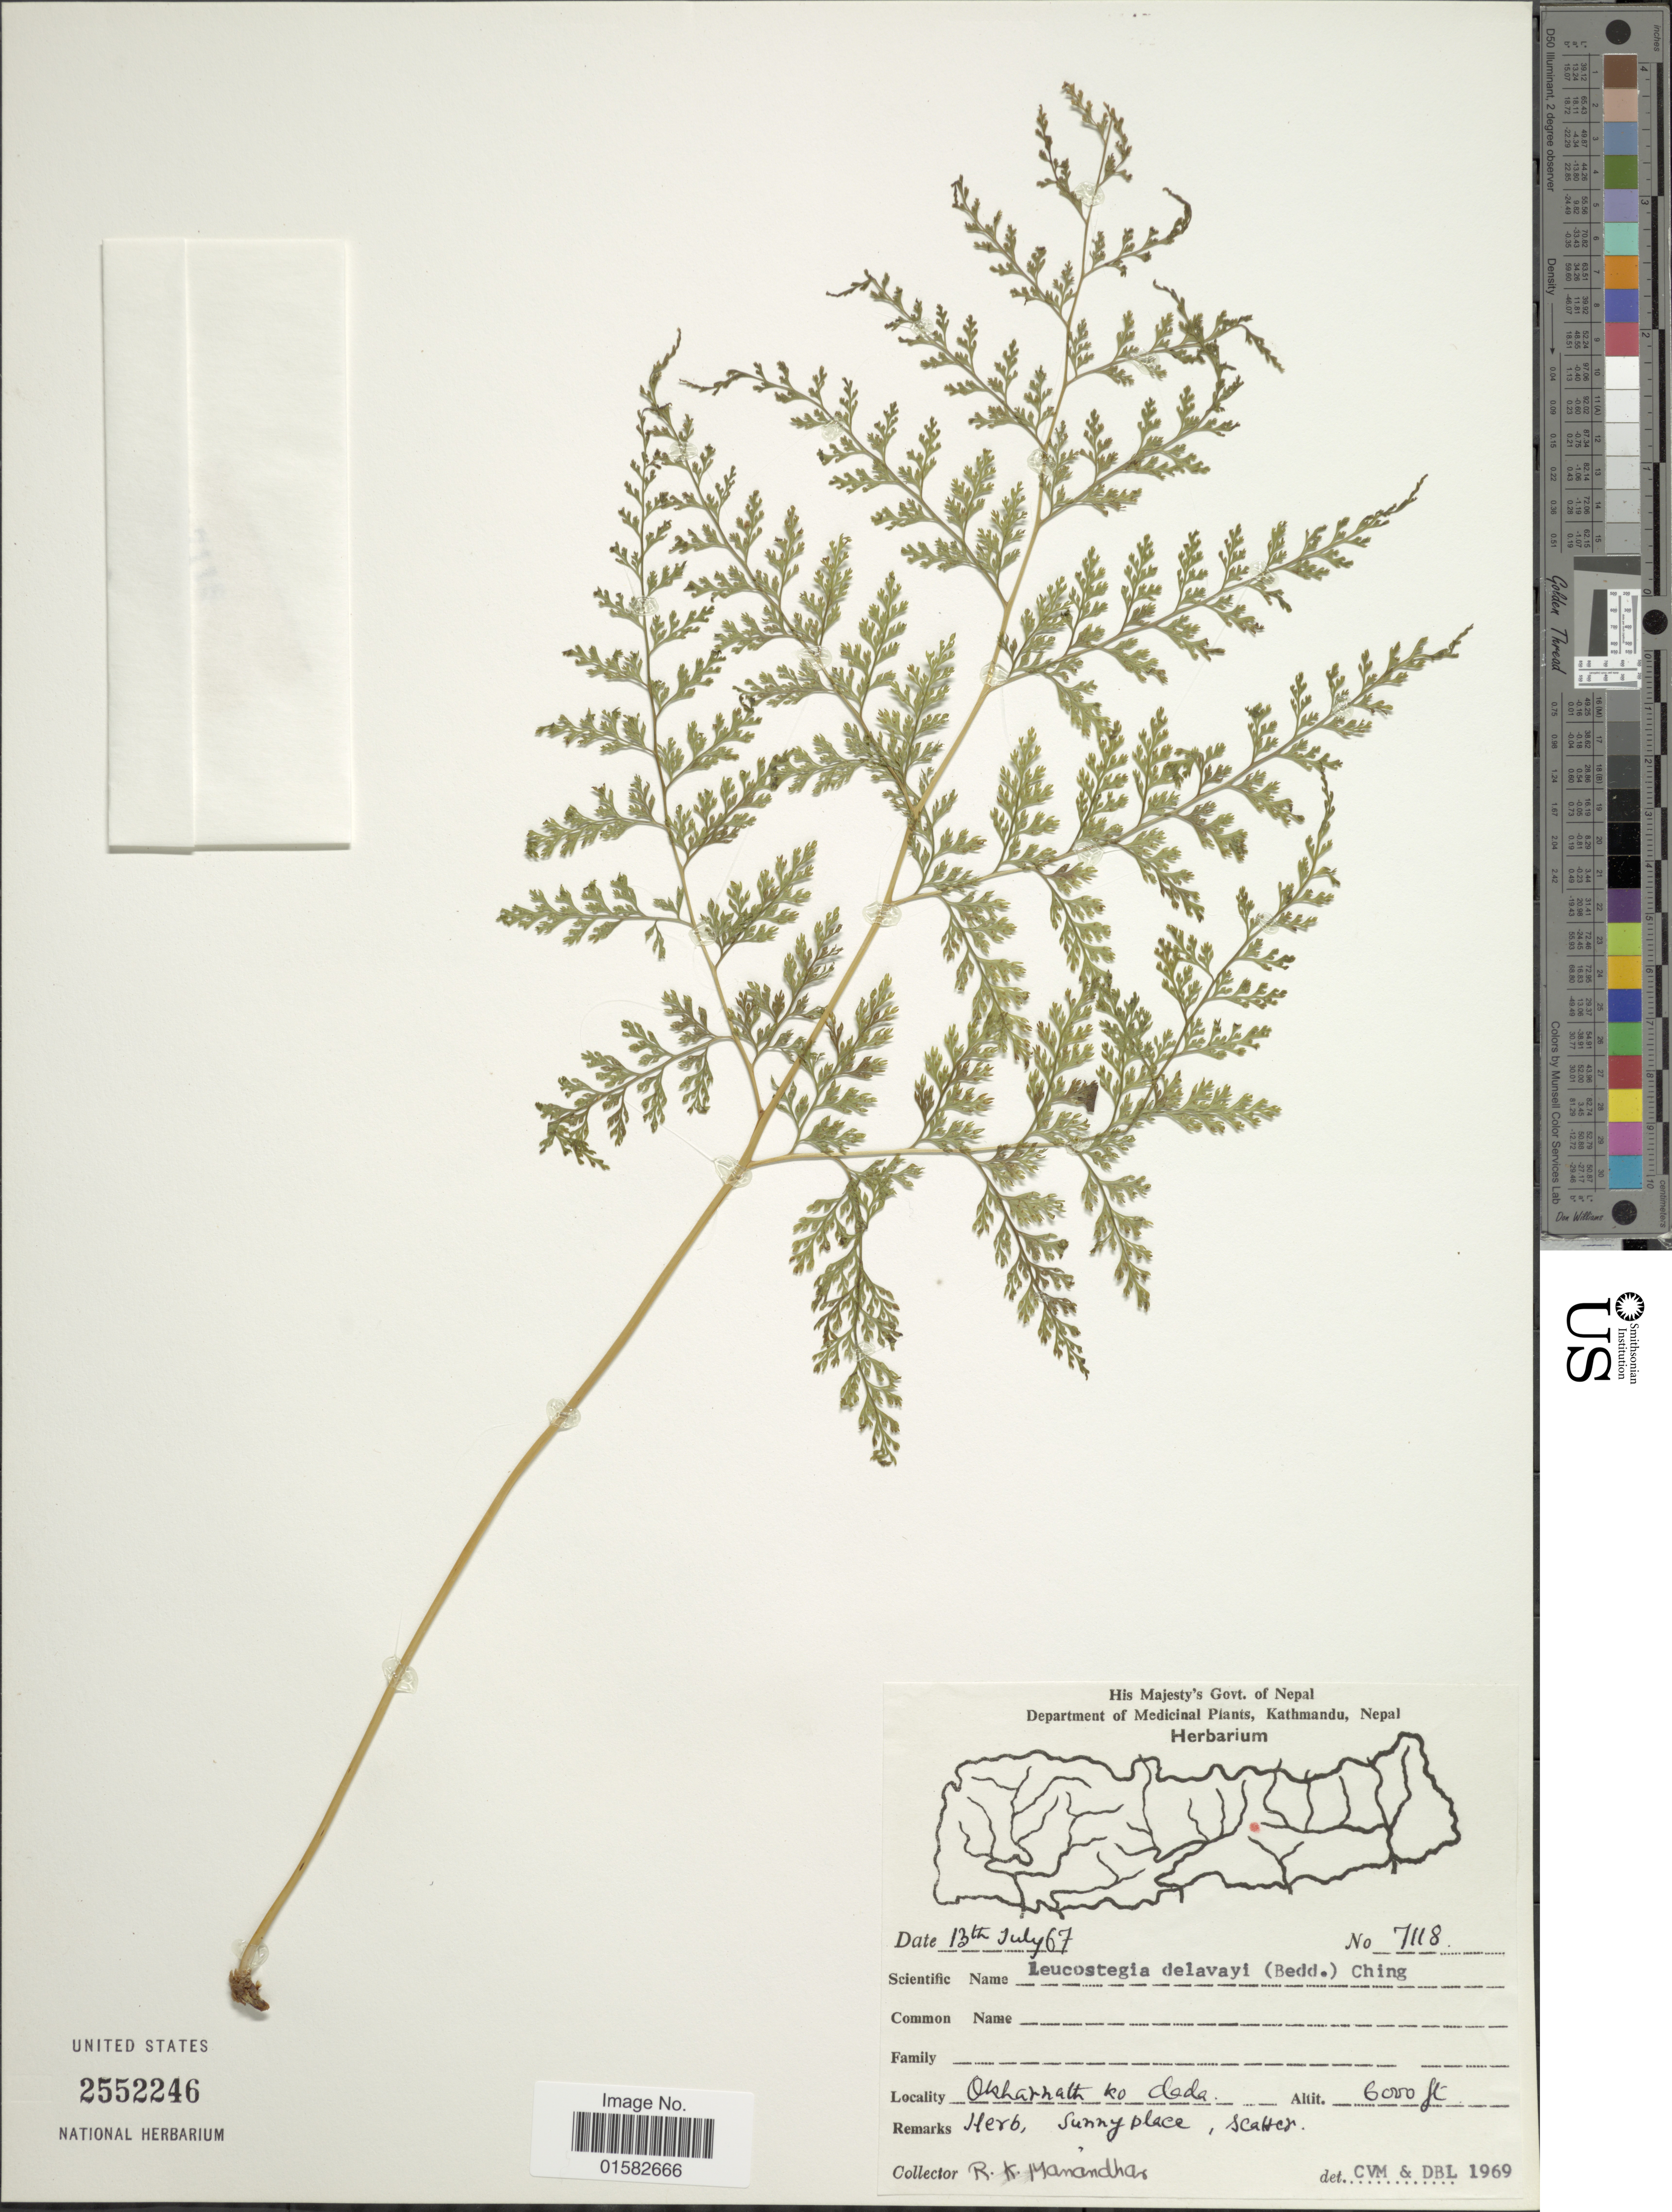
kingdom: Plantae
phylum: Tracheophyta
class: Polypodiopsida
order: Polypodiales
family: Davalliaceae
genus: Davallia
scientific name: Davallia beddomei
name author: C. Hope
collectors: R. Manandhar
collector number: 7118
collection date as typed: Transcribed d/m/y: 13/7/67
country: Nepal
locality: Okharnath ko dada, Herb, sunny place scatter [interpreted]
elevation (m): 1829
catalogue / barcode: US 2552246